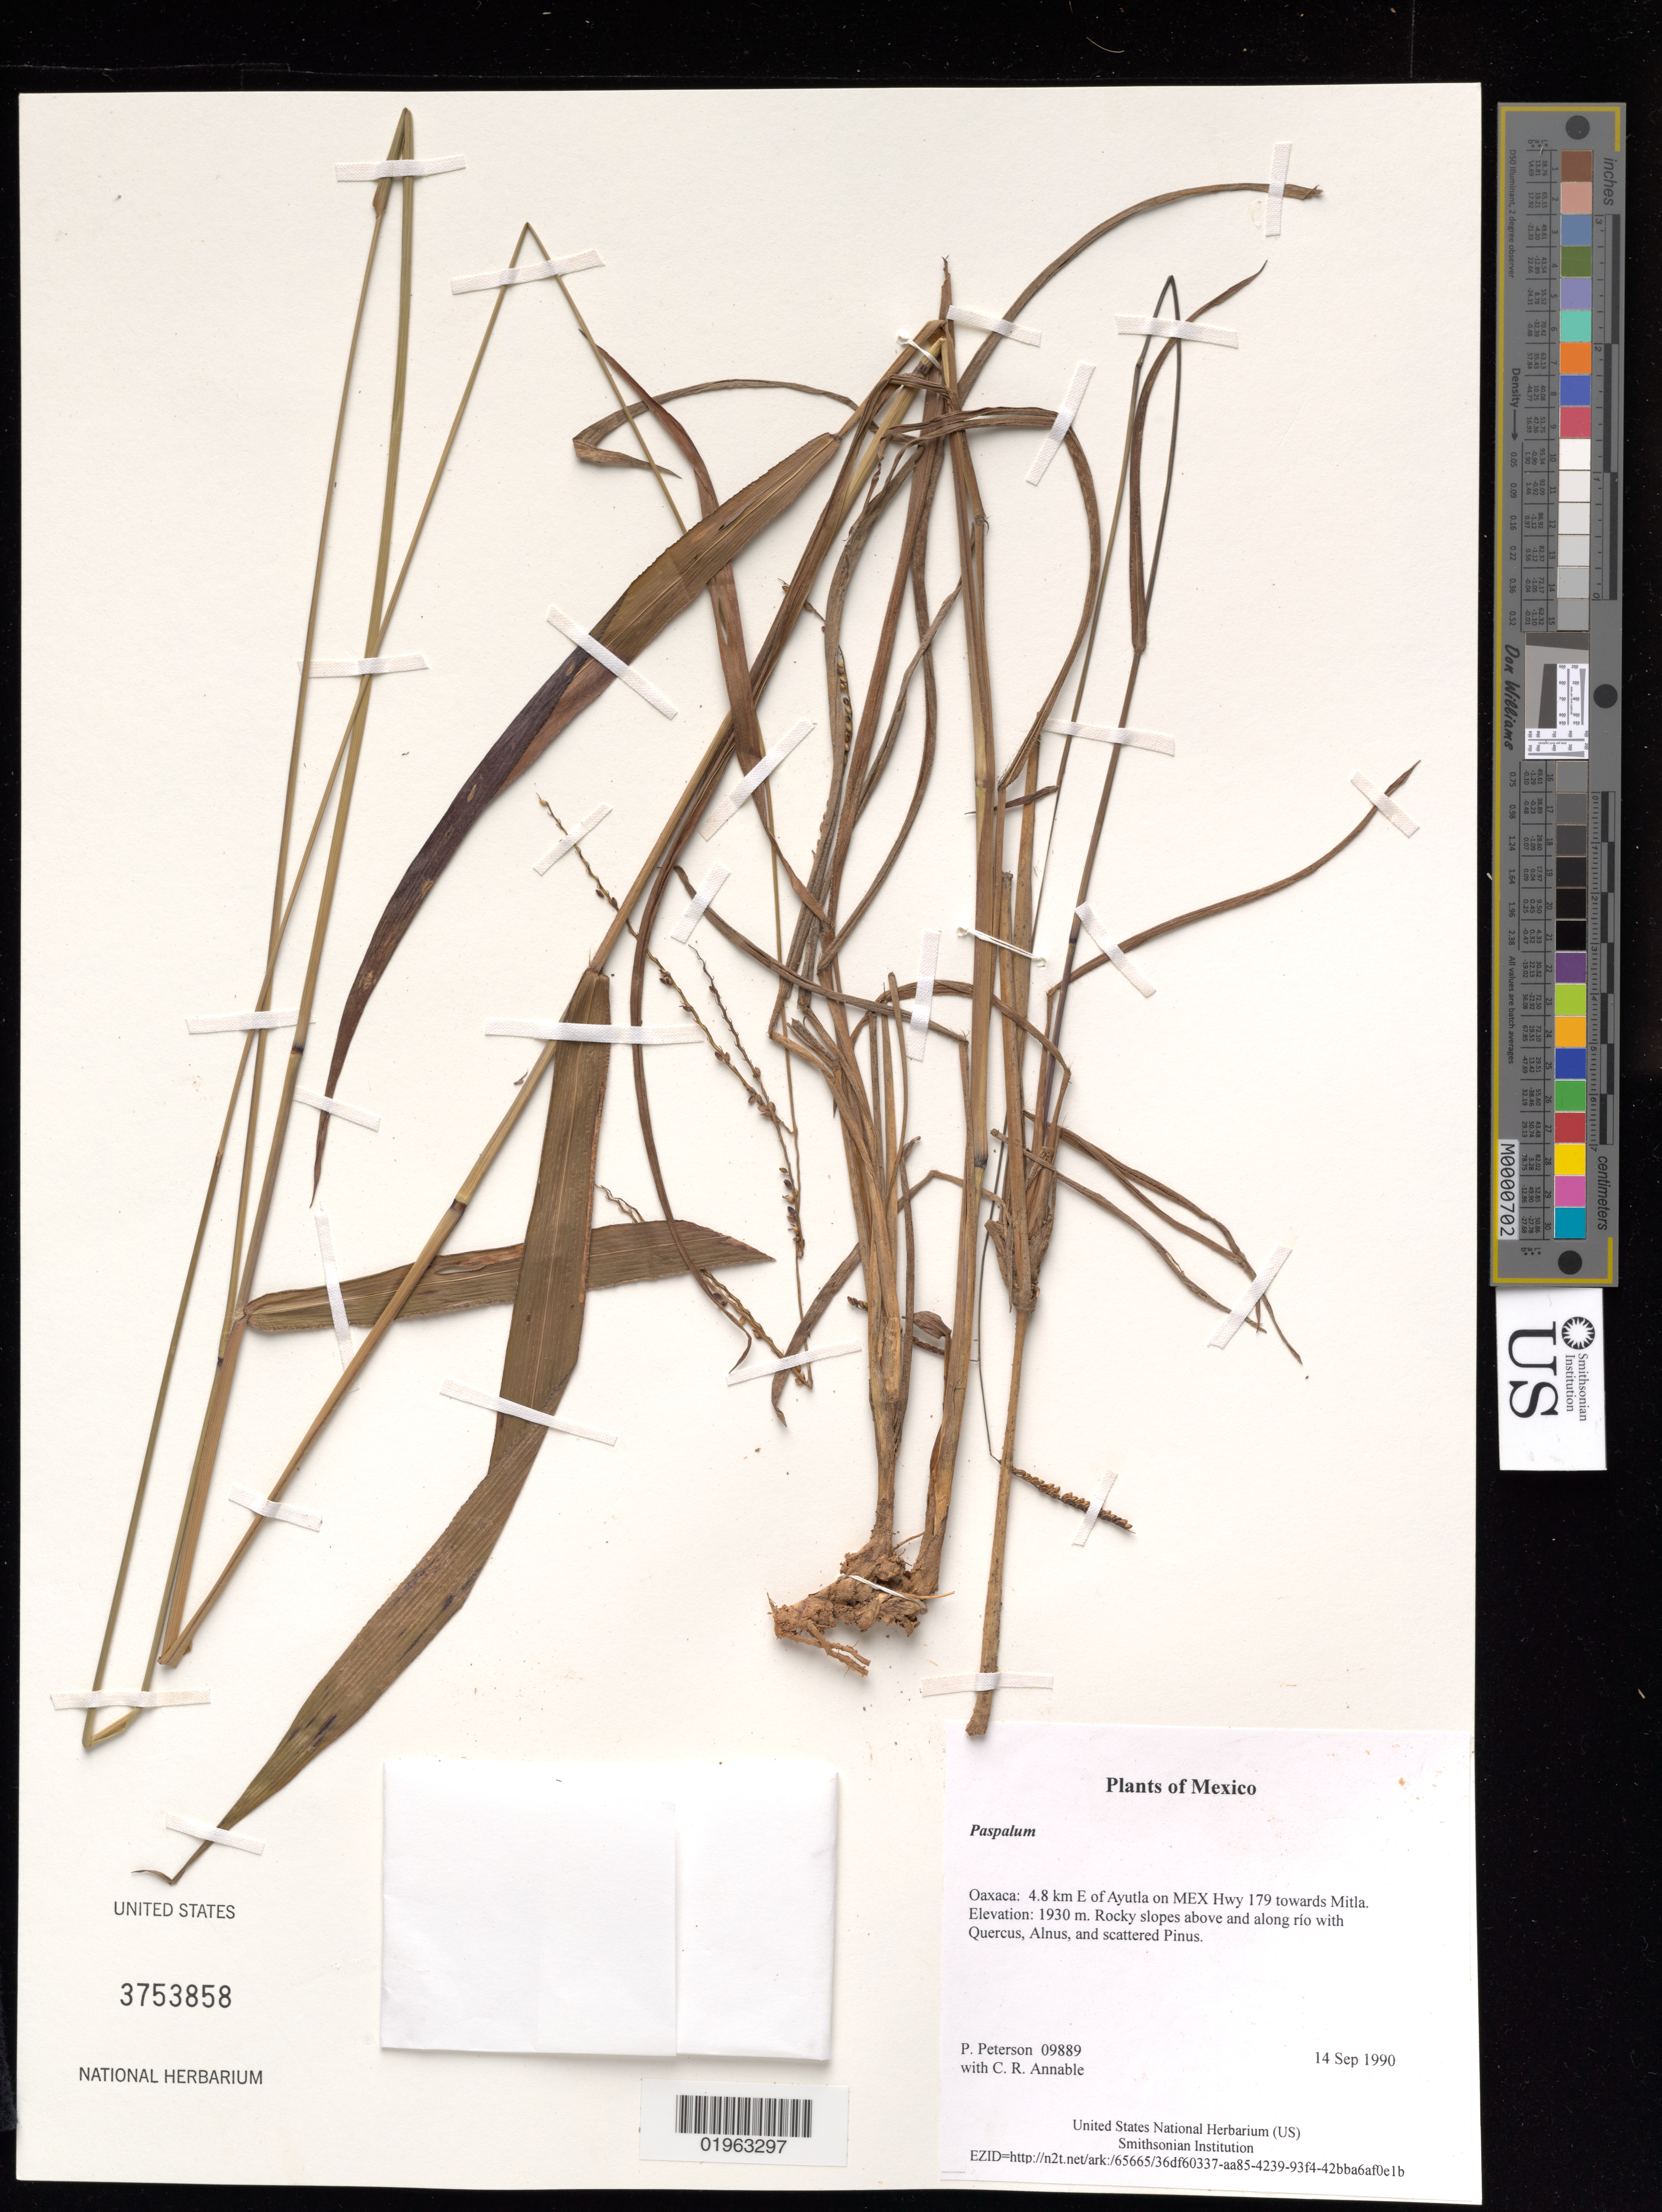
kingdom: Plantae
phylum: Tracheophyta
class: Liliopsida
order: Poales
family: Poaceae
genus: Paspalum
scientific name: Paspalum sp.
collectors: P. M. Peterson & C. R. Annable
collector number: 09889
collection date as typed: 14 Sep 1990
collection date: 1990-09-14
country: Mexico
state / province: Oaxaca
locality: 4.8 km E of Ayutla on MEX Hwy 179 towards Mitla.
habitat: Rocky slopes above and along río with Quercus, Alnus, and scattered Pinus.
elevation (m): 1930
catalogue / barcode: US 3753858